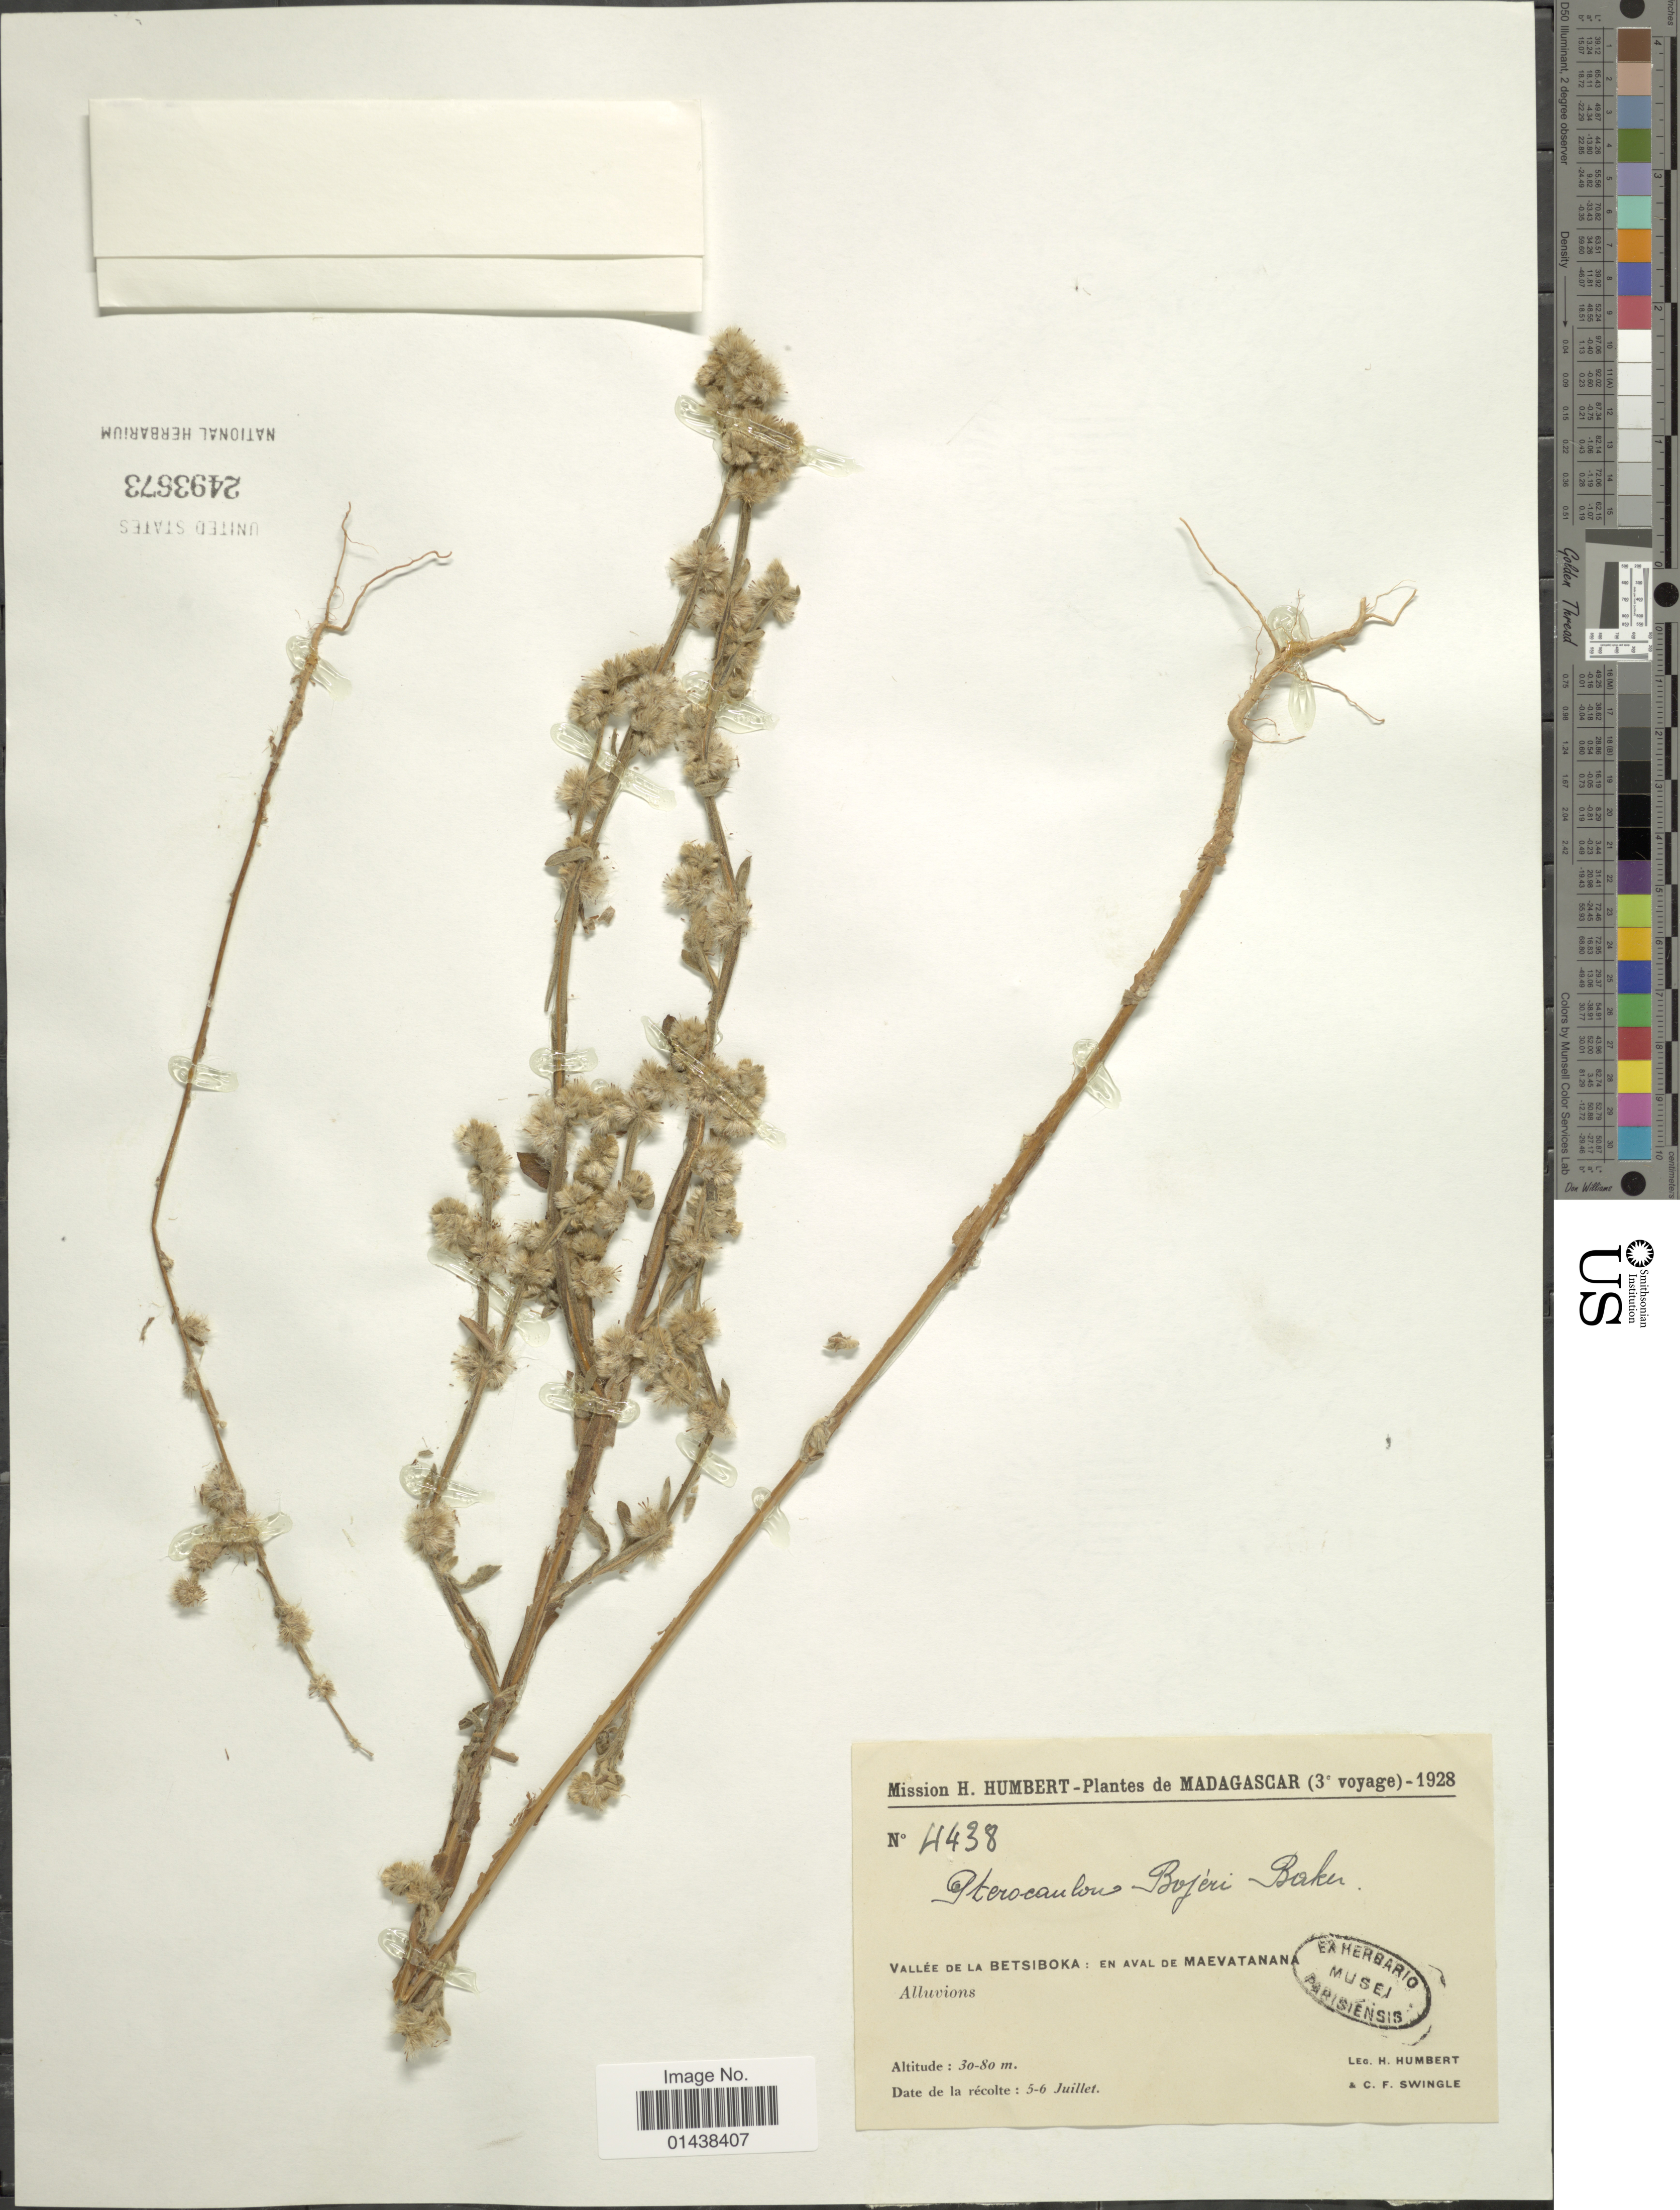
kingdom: Plantae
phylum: Tracheophyta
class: Magnoliopsida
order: Asterales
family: Asteraceae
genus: Pterocaulon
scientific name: Pterocaulon bojeri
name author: Baker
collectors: H. Humbert & C. Swingle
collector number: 4438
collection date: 1928-07-05/1928-07-06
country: Madagascar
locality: Valle de la BetsibokaL en aval de Maevatanana, alluvions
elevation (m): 30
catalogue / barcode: US 2493673